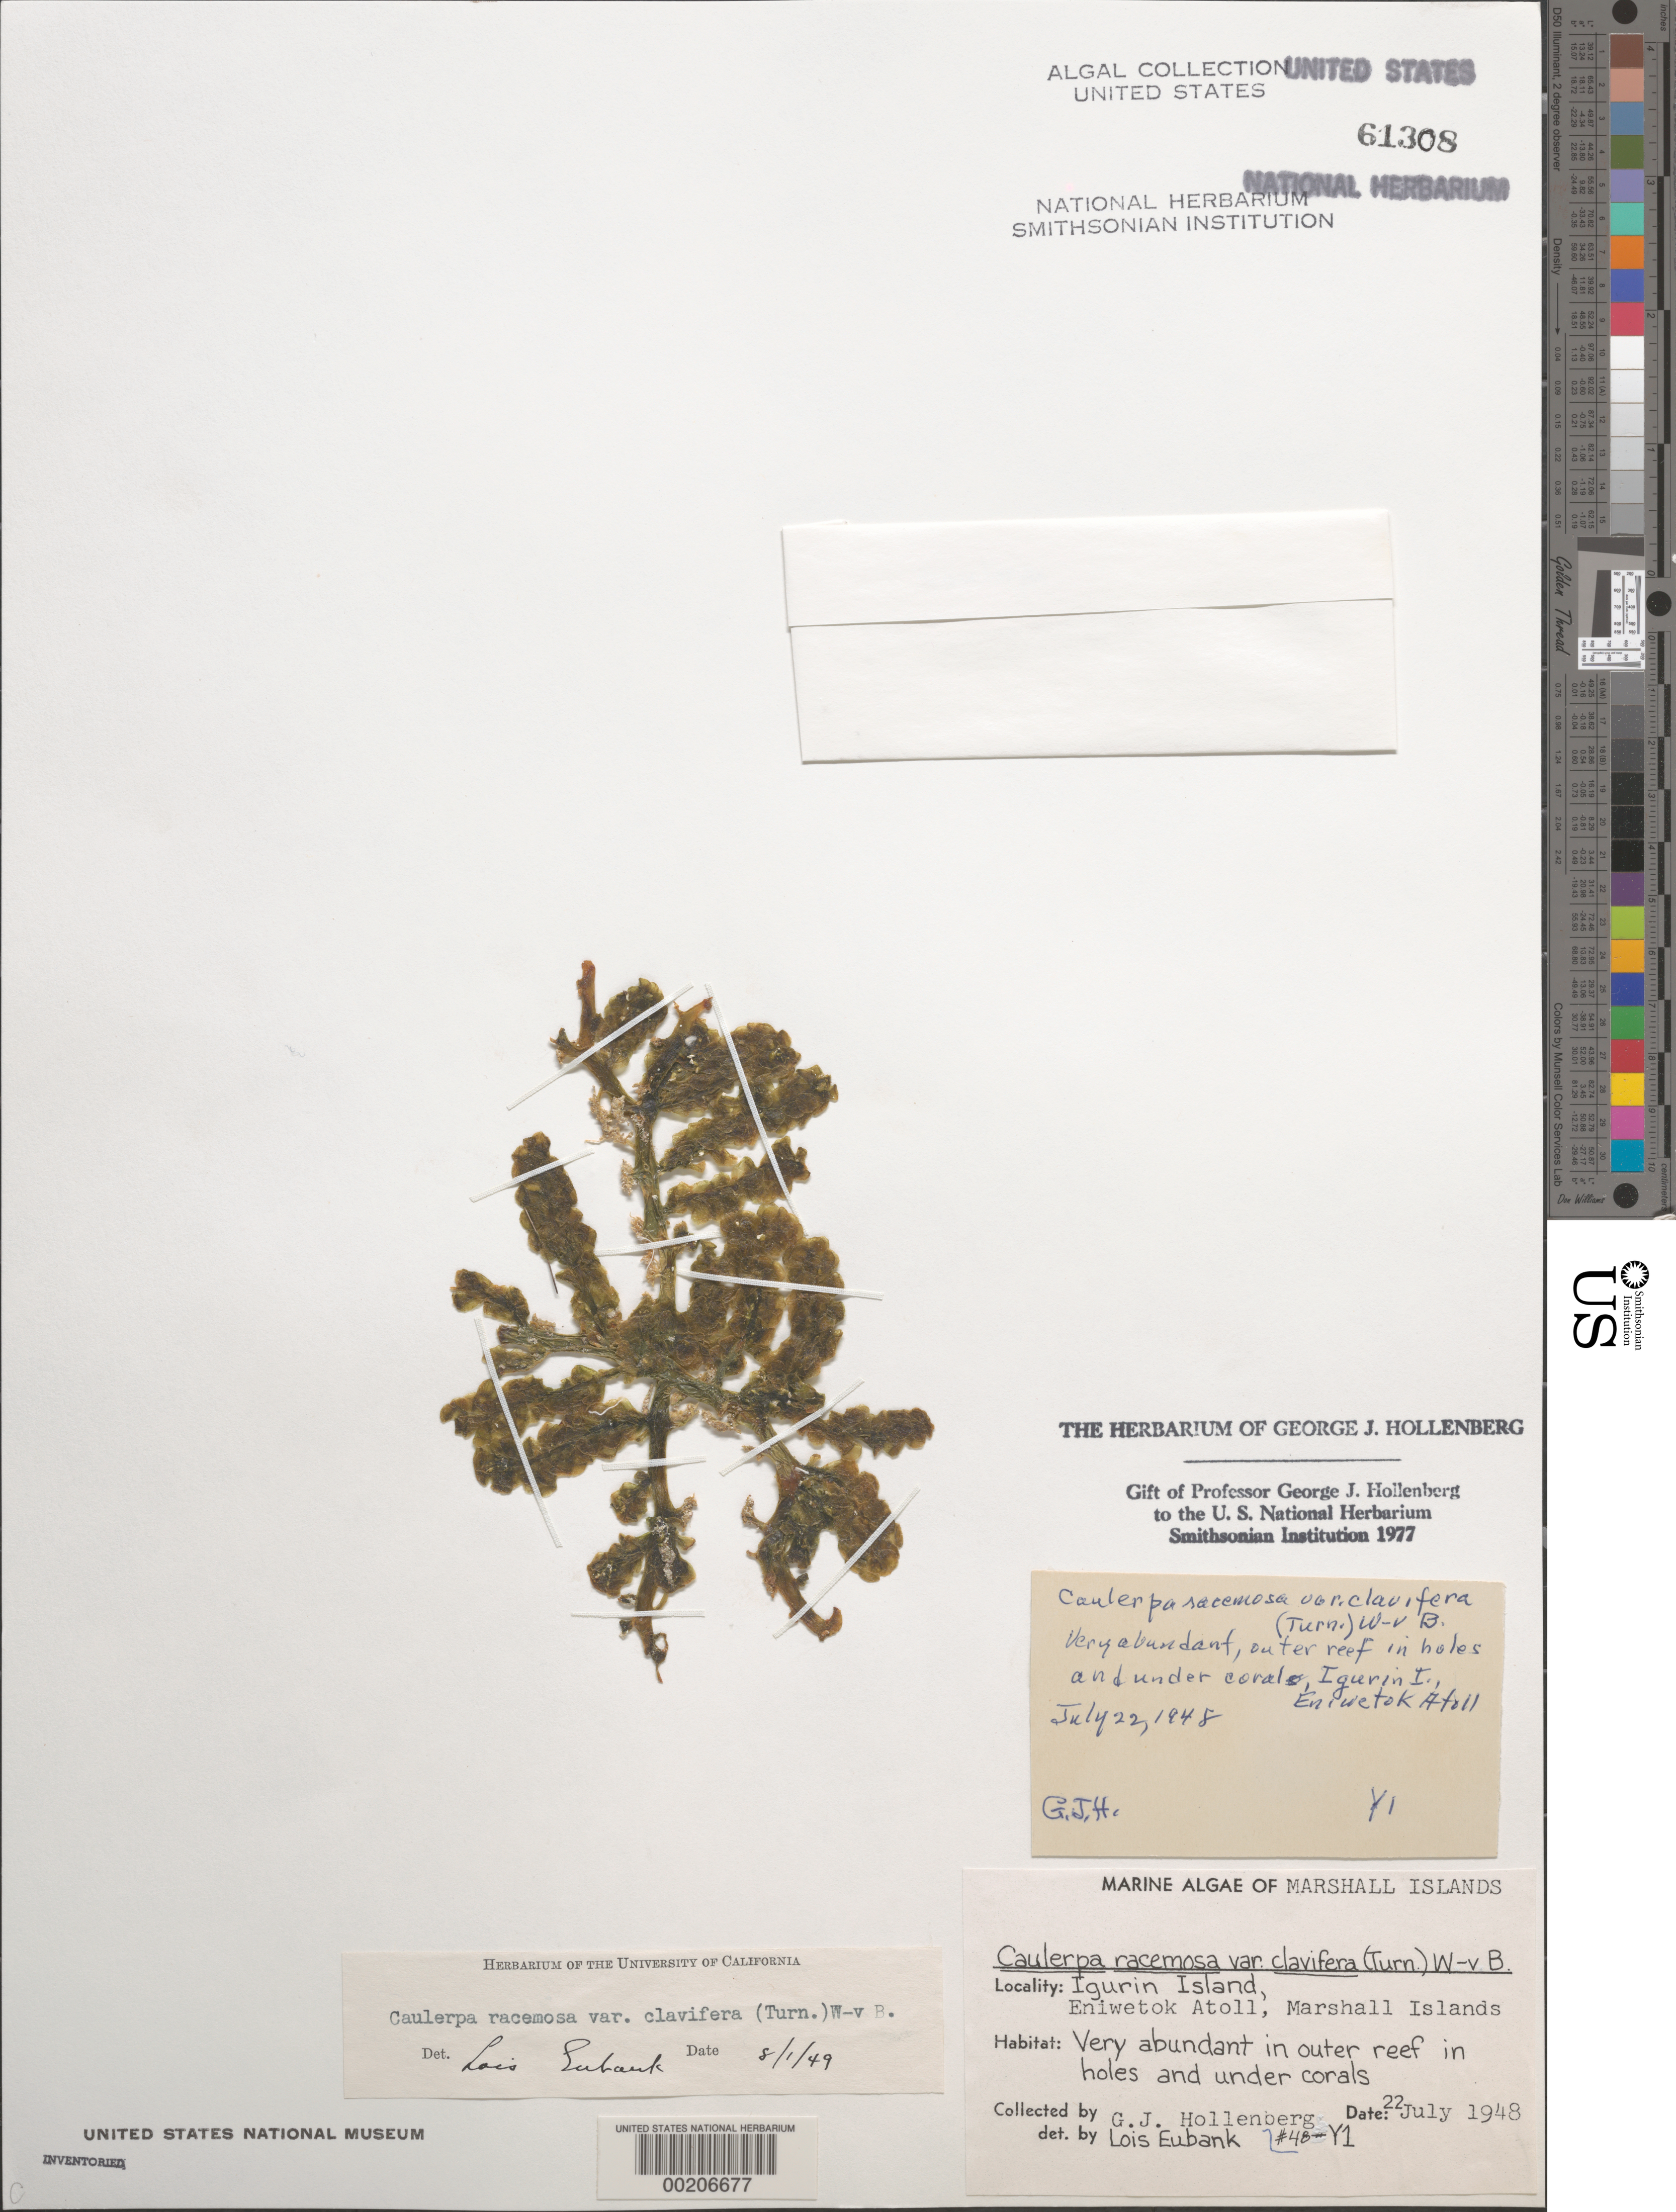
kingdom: Plantae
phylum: Chlorophyta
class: Ulvophyceae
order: Bryopsidales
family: Caulerpaceae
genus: Caulerpa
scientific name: Caulerpa racemosa var. clavifera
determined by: Eubank, L. L.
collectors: G. Hollenberg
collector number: GJH 48-y1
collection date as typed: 22 Jul 1948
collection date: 1948-07-22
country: Marshall Islands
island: Enewetak [Eniwetok] Atoll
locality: Igurin Islet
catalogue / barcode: US 61308